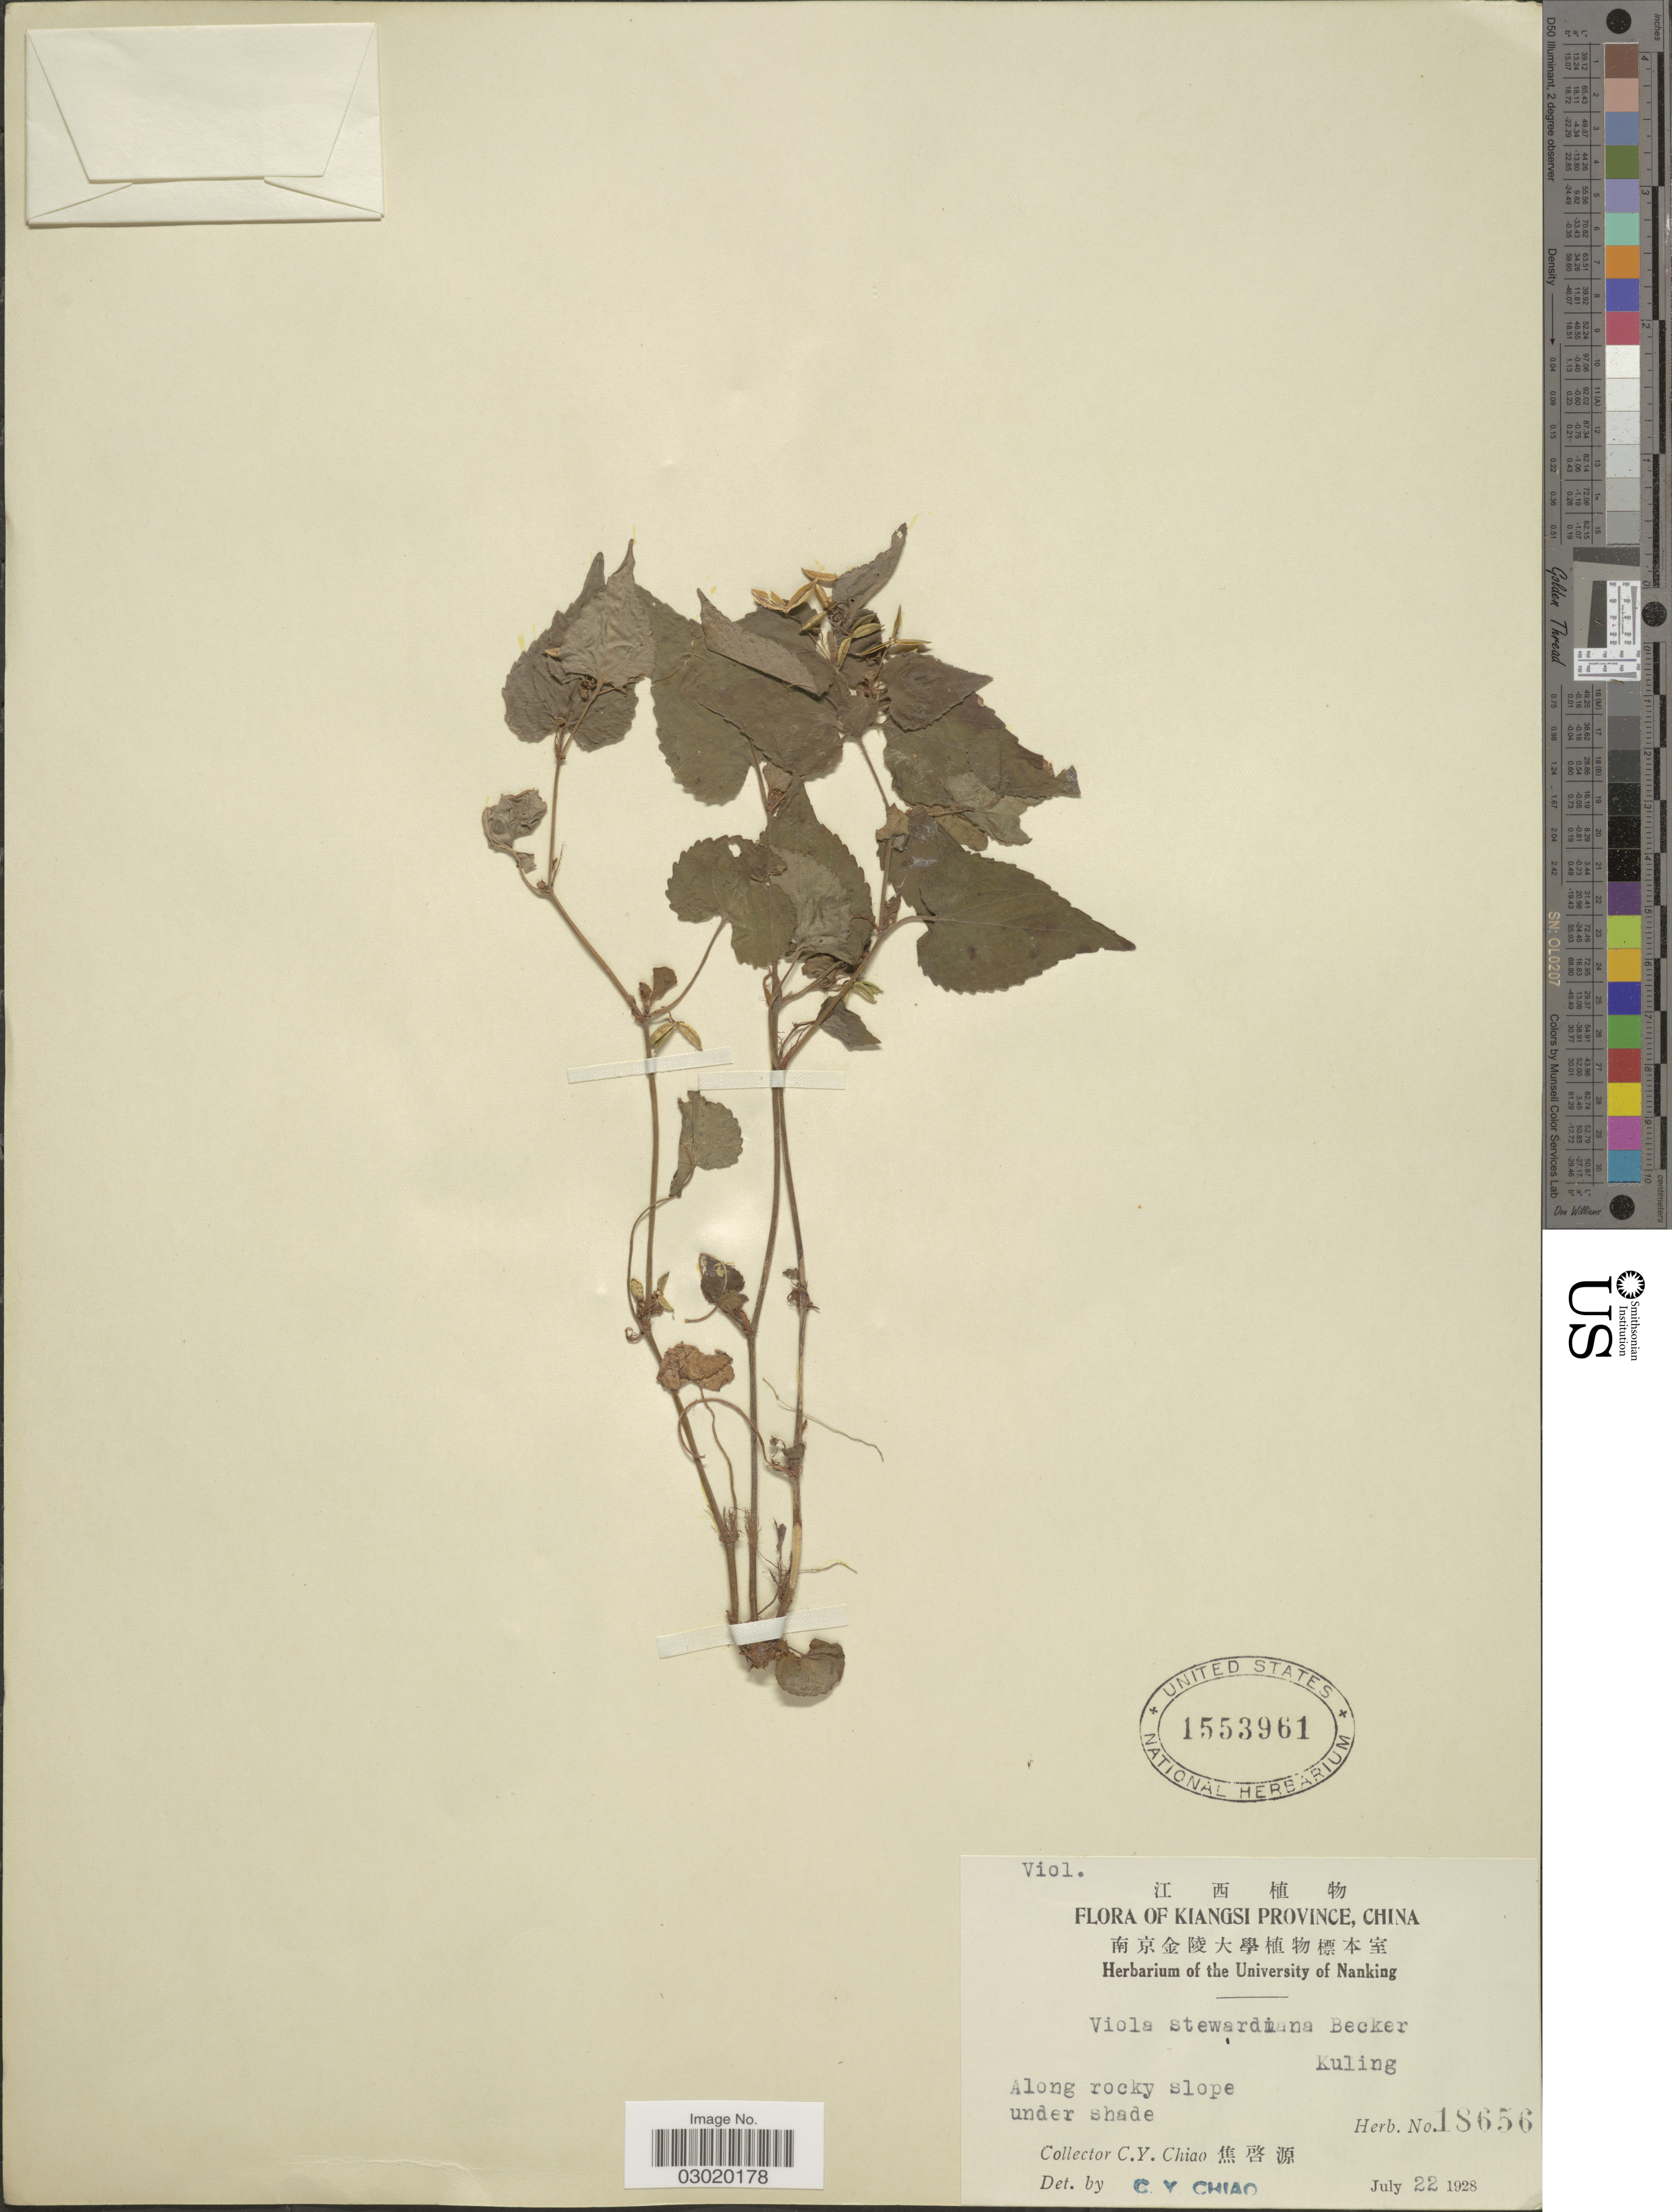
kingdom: Plantae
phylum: Tracheophyta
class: Magnoliopsida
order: Malpighiales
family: Violaceae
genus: Viola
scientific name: Viola stewardiana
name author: W. Becker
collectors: C. Y. Chiao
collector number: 18656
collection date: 1928-07-22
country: China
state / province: Jiangxi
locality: Kiangsi Province, China, Kuling, Along rocky cliff under shade.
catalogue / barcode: US 1553961